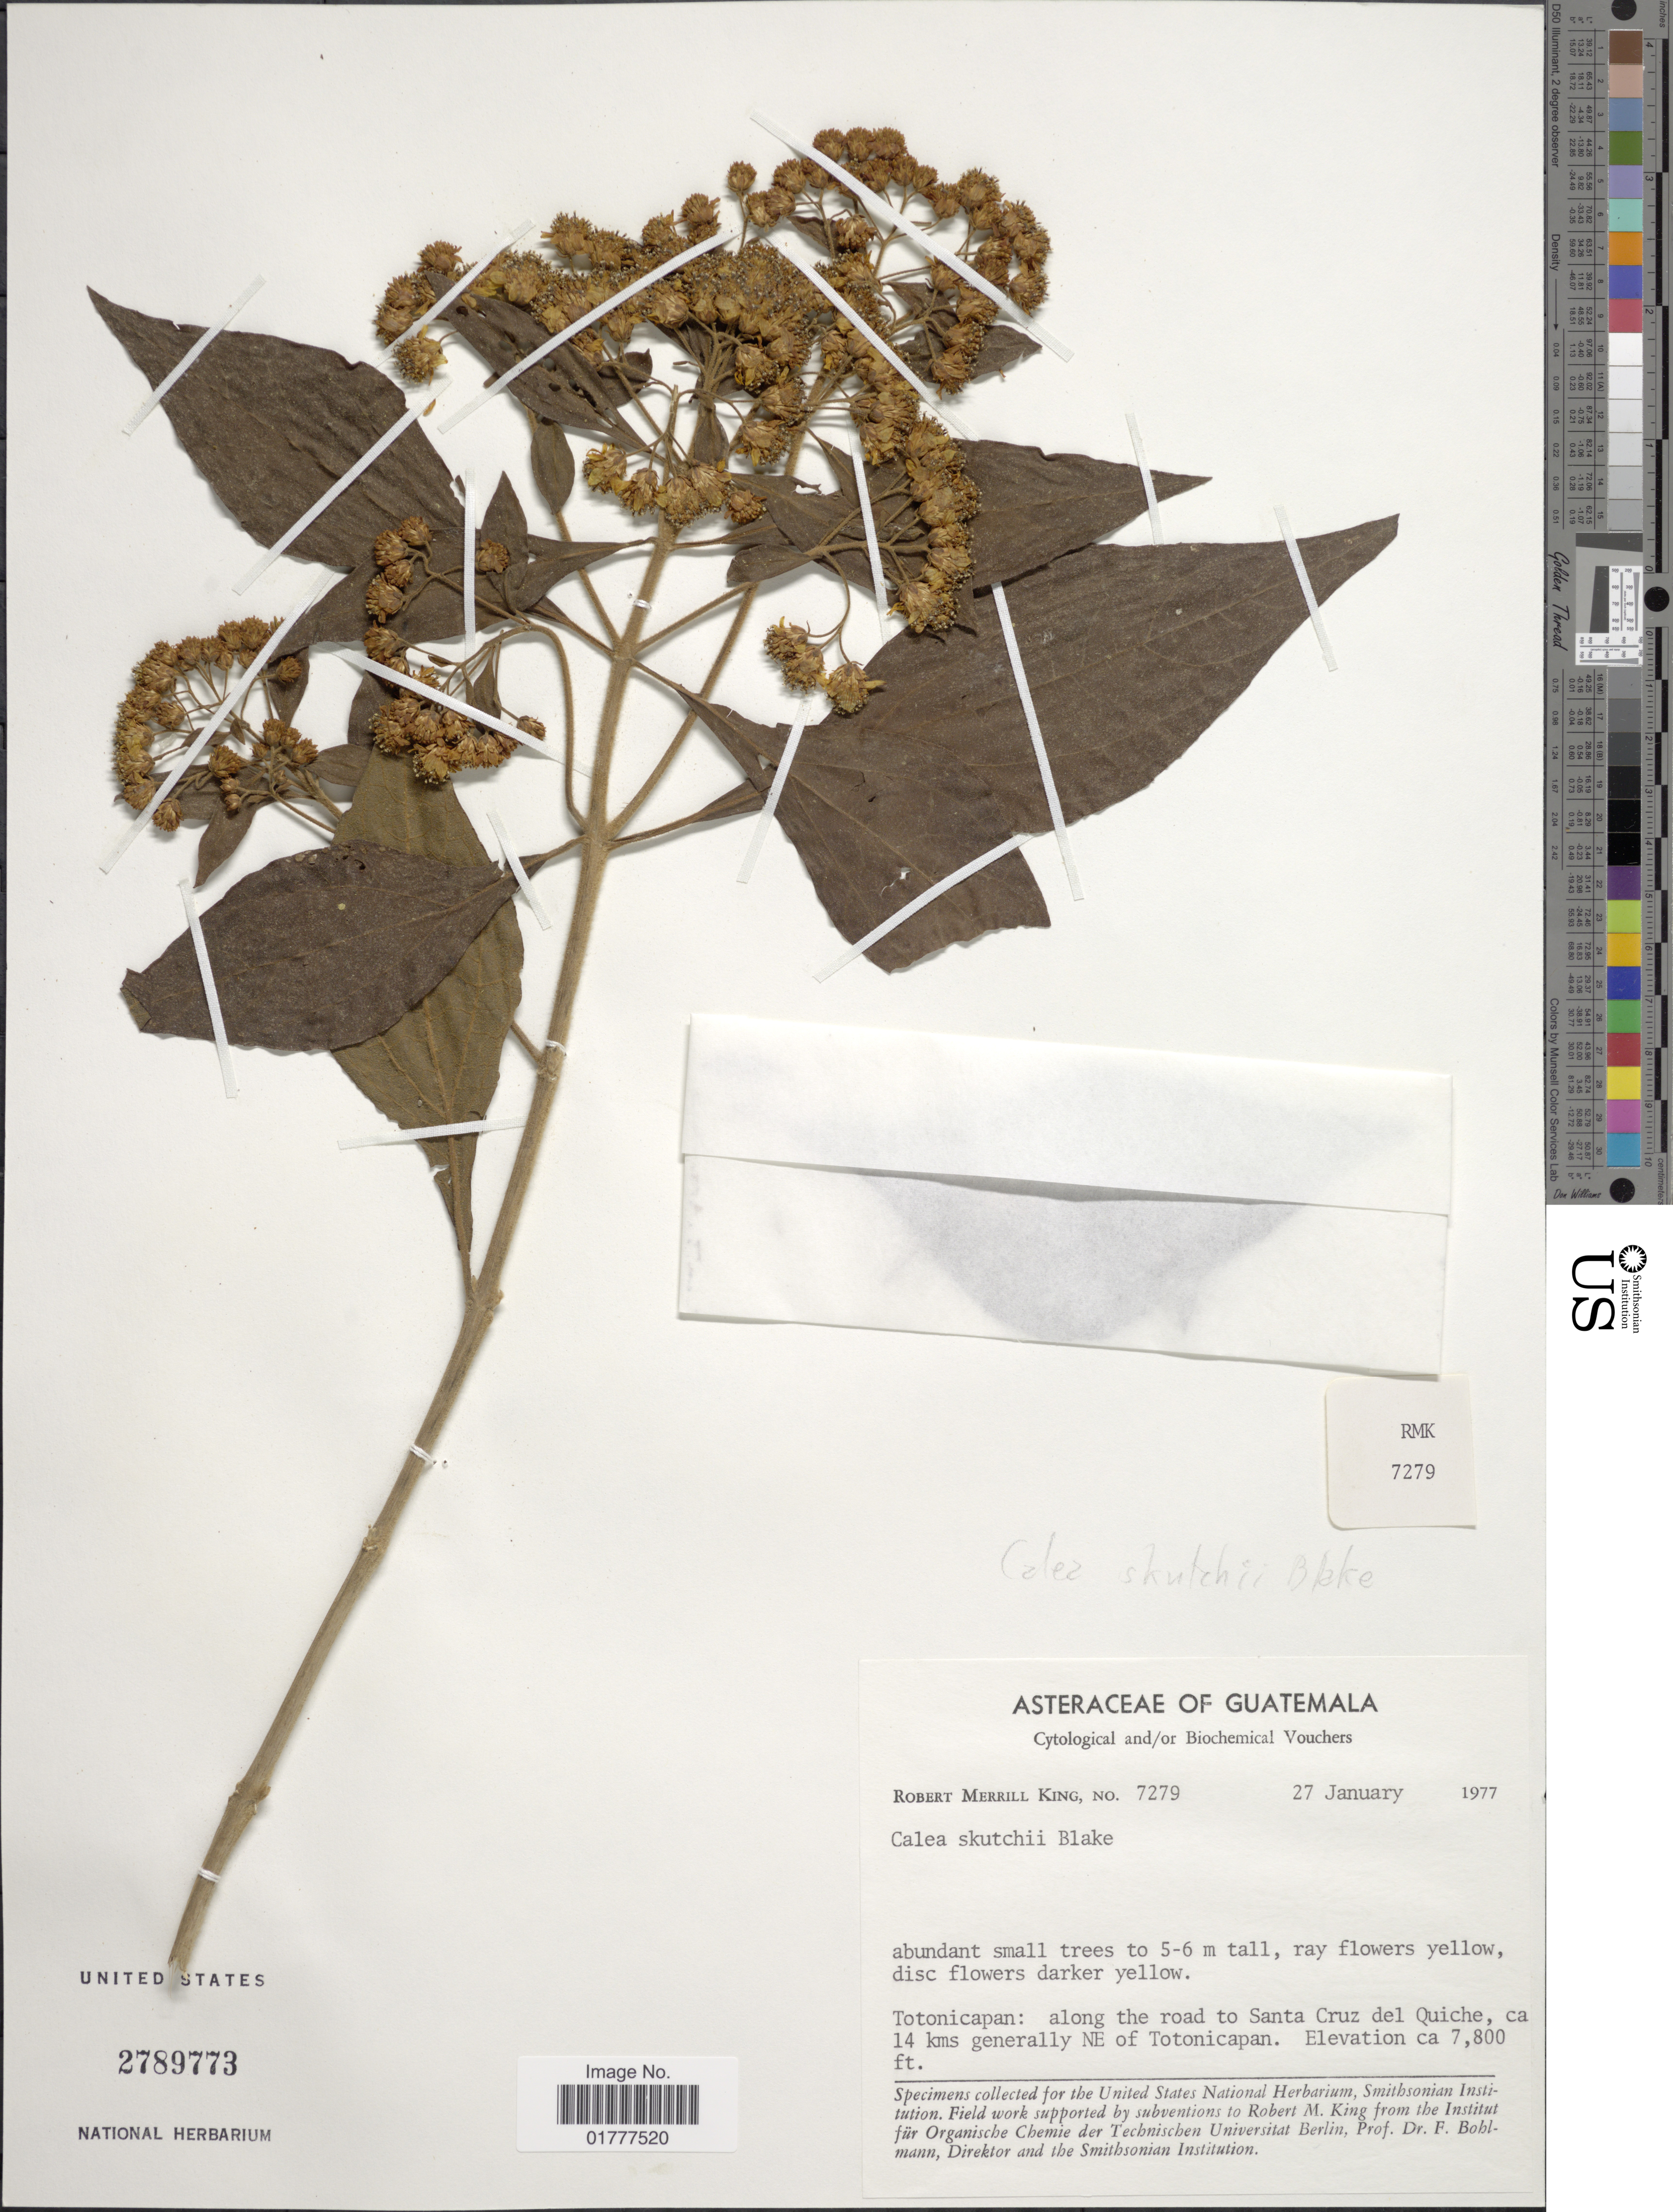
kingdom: Plantae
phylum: Tracheophyta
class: Magnoliopsida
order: Asterales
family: Asteraceae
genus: Podachaenium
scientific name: Podachaenium skutchii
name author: (S.F. Blake) H. Rob.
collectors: R. M. King & Blake, C. S.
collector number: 7279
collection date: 1977-01-27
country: Guatemala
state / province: Totonicapan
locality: Totonicapan: along the road to Santa Cruz del Quiche ca 14 kms generally NE of Totonicapan.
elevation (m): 2377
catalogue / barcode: US 2789773